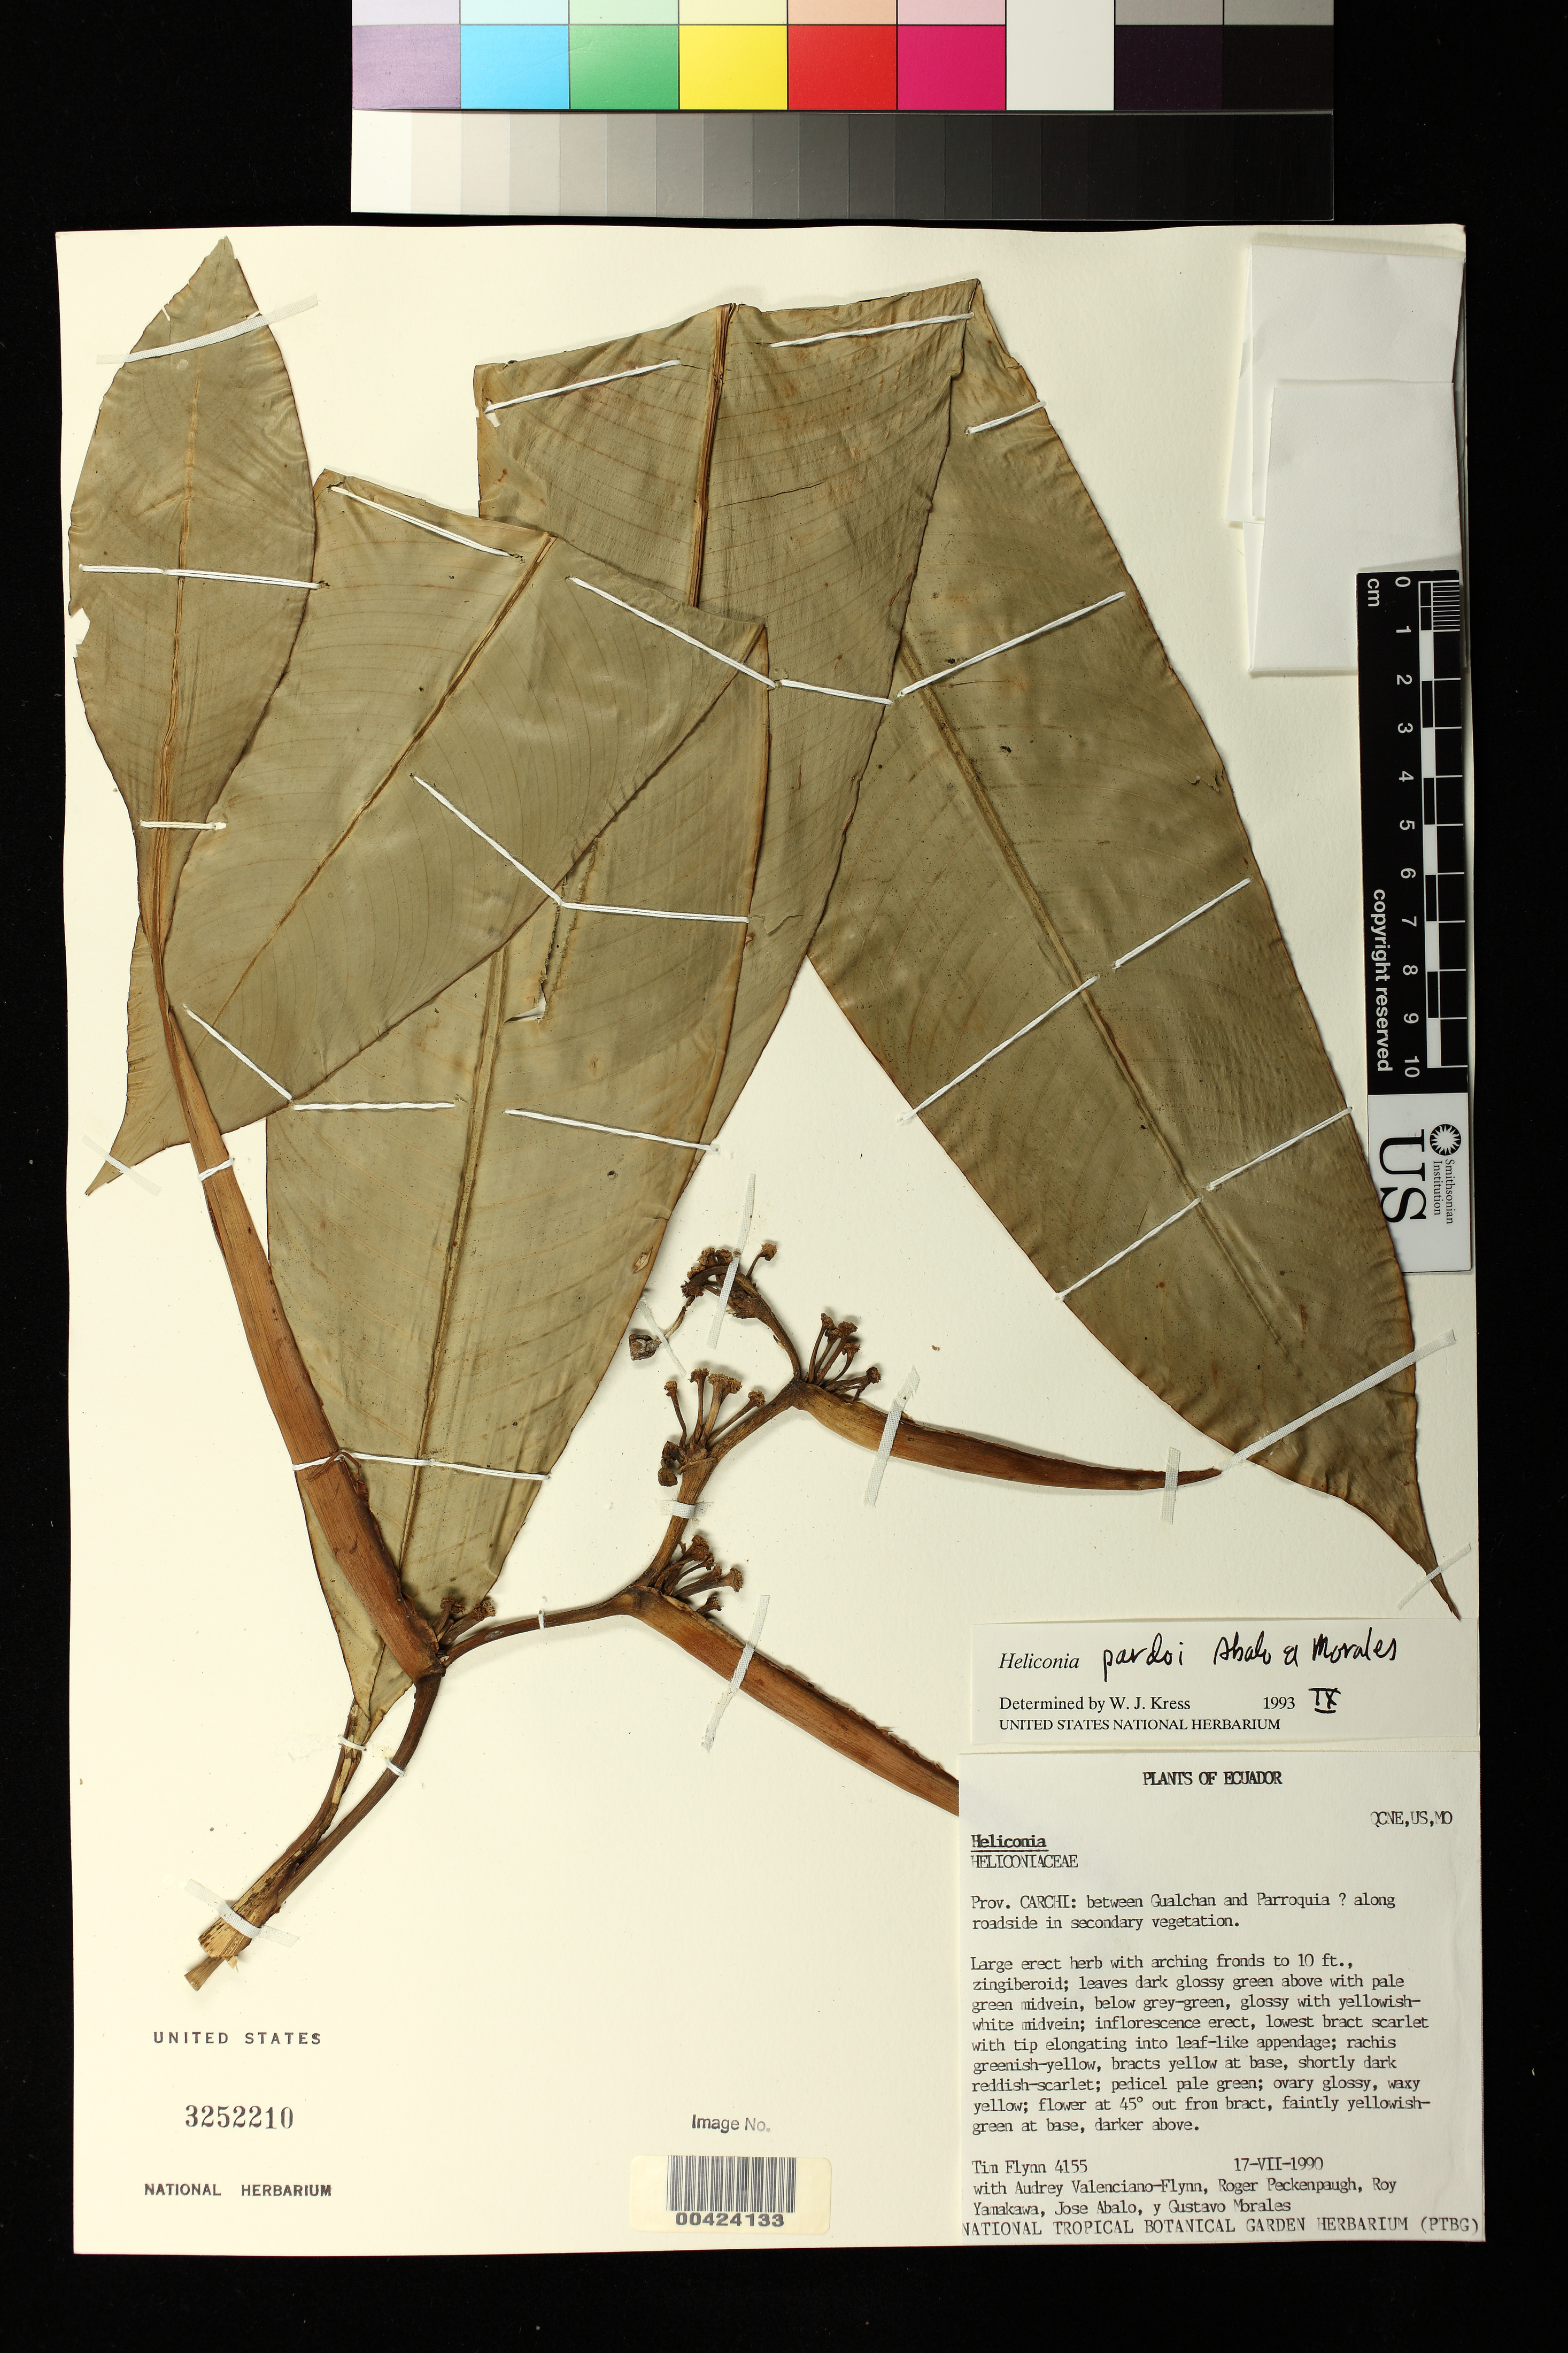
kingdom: Plantae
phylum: Tracheophyta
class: Liliopsida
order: Zingiberales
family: Heliconiaceae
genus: Heliconia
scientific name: Heliconia pardoi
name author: Abalo & Morales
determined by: Kress, W. J., (US), Smithsonian Institution - National Museum of Natural History (UNITED STATES)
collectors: T. W. Flynn, A. V. Flynn, R. Peckinpaugh & R. Yamakawa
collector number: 4155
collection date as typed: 17 Jul 1990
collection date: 1990-07-17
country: Ecuador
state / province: Carchi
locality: Between Gualchan and Parroquia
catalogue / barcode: US 3252210